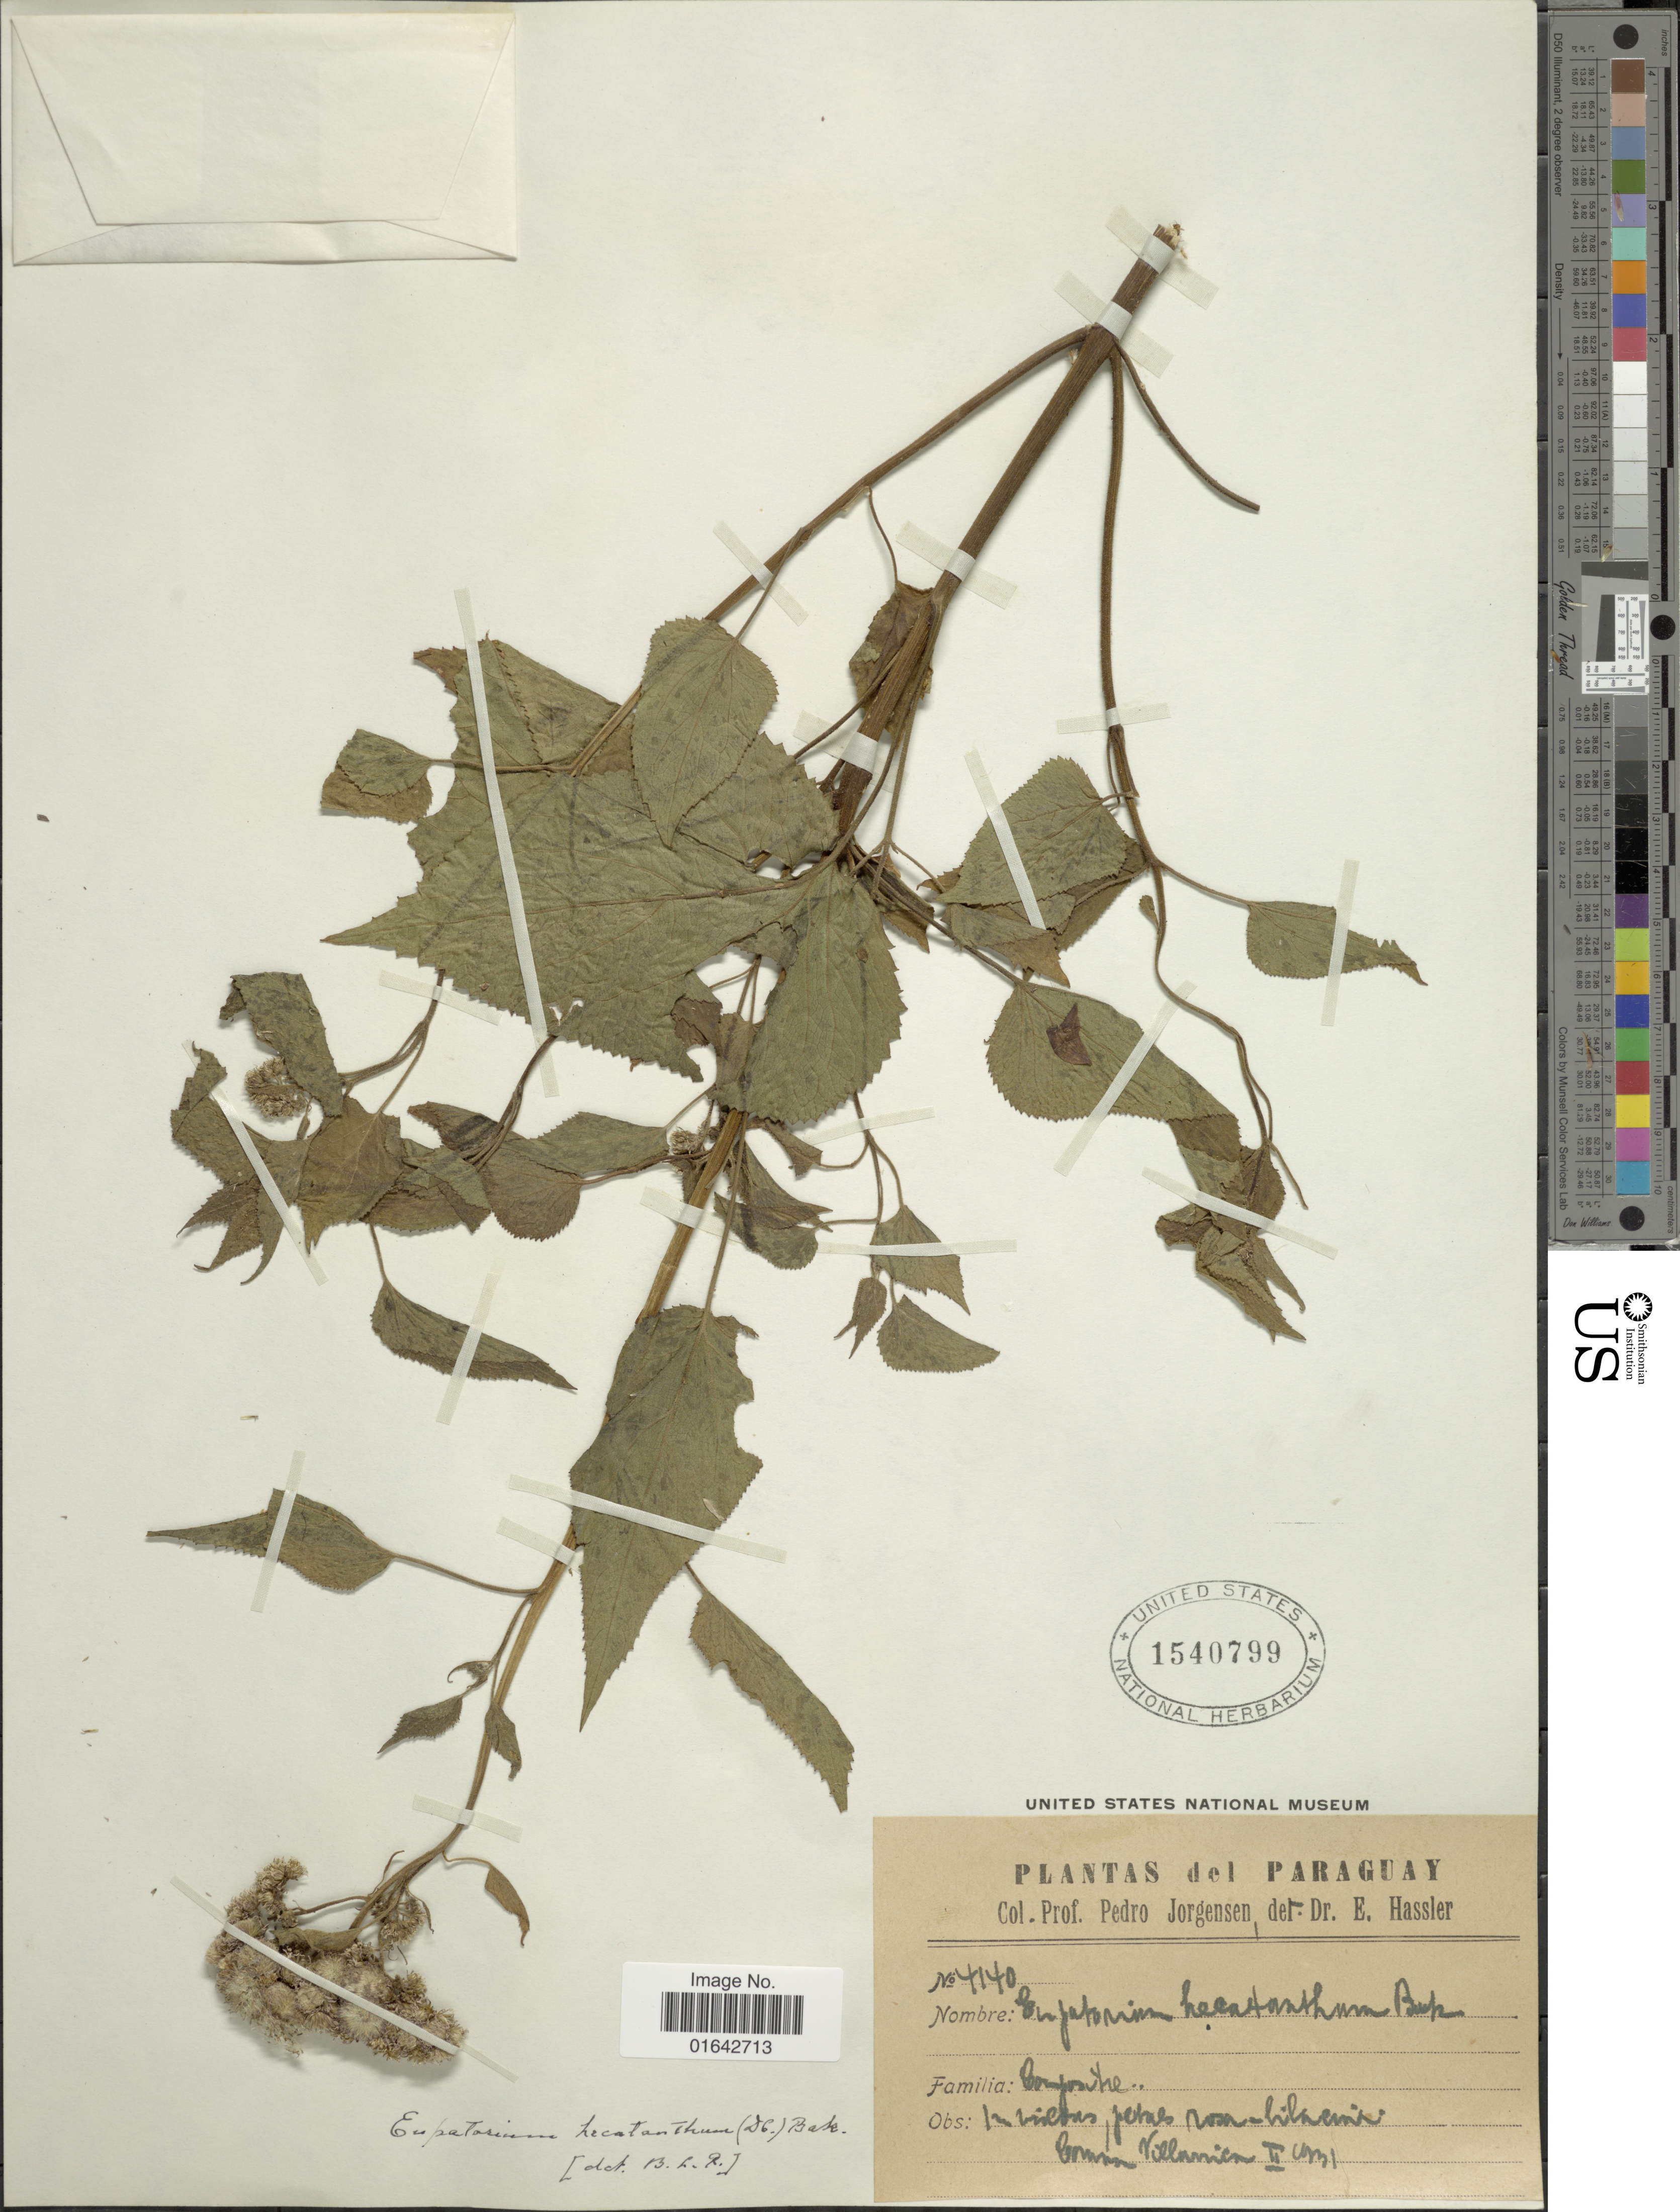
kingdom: Plantae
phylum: Tracheophyta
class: Magnoliopsida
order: Asterales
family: Asteraceae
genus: Urolepis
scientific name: Urolepis hecatantha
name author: (DC.) R.M. King & H. Rob.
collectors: P. Jörgensen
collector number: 4140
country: Paraguay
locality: In vilices, jovas rosa-lilaemi, common Villarrica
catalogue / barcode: US 1540799